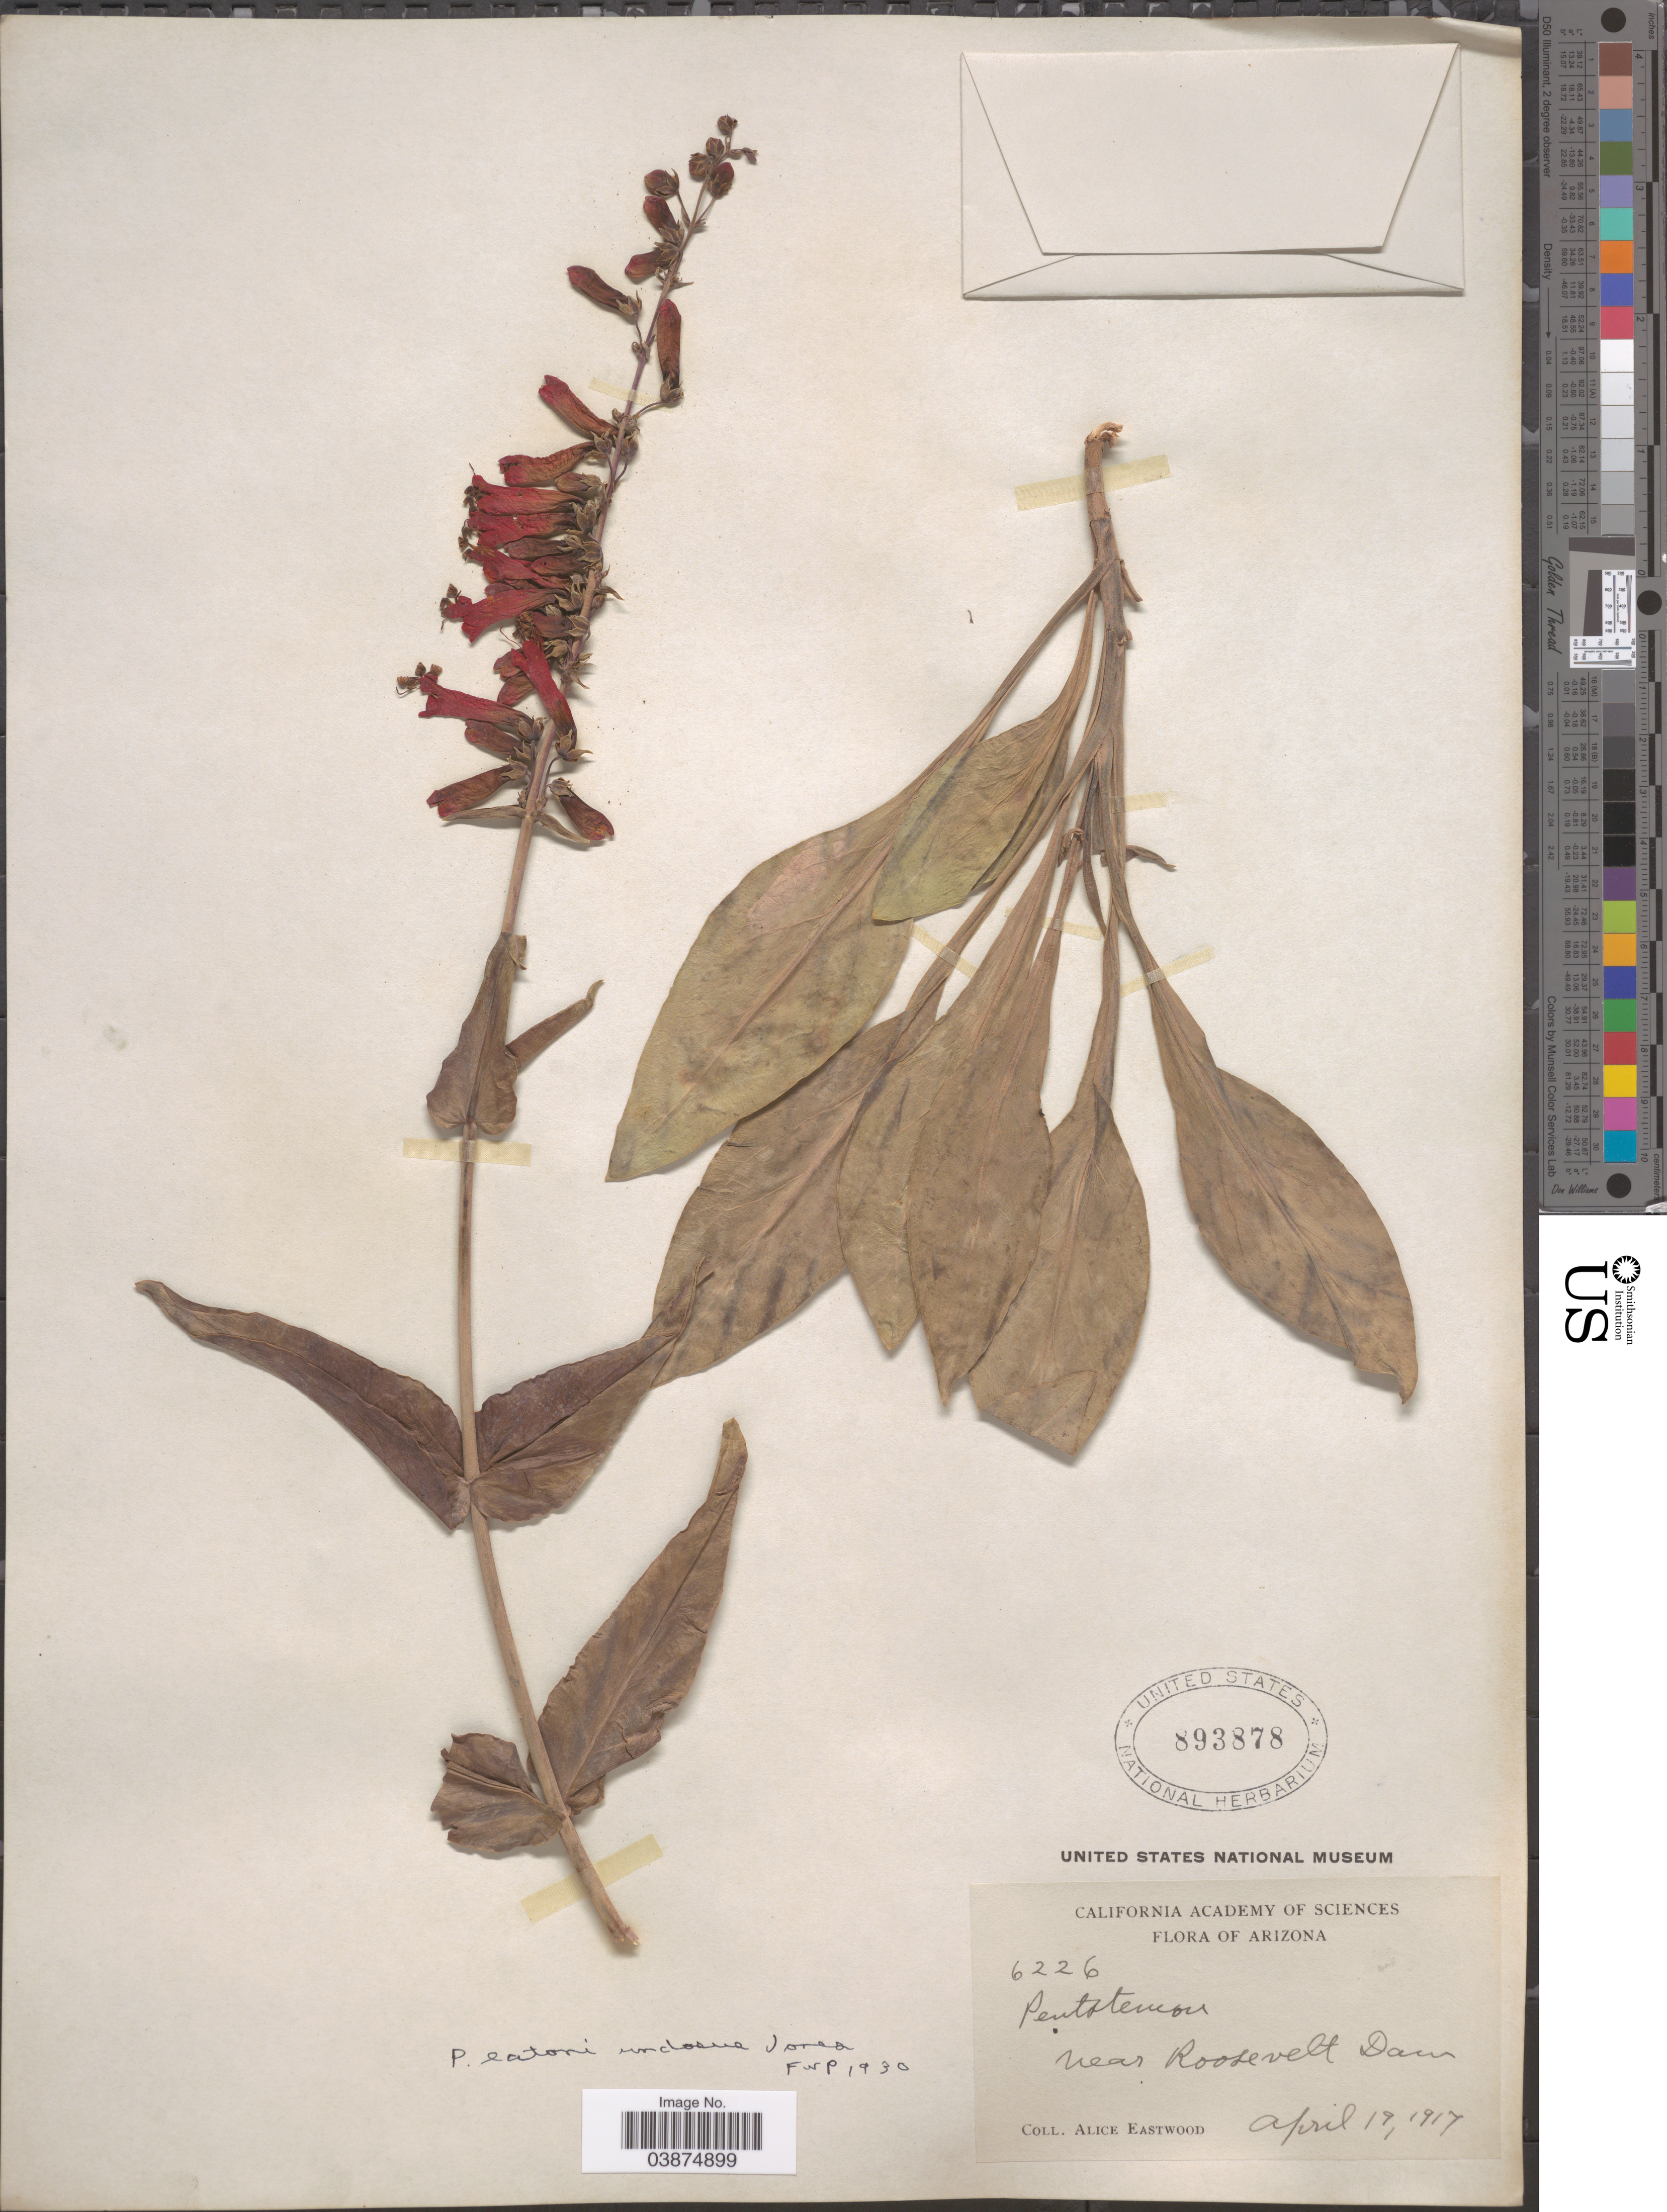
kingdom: Plantae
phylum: Tracheophyta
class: Magnoliopsida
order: Lamiales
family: Plantaginaceae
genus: Penstemon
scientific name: Penstemon eatonii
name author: A. Gray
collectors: A. Eastwood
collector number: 6226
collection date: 1917-04-19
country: United States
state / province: Arizona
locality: Near Roosevelt Dam.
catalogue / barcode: US 893878